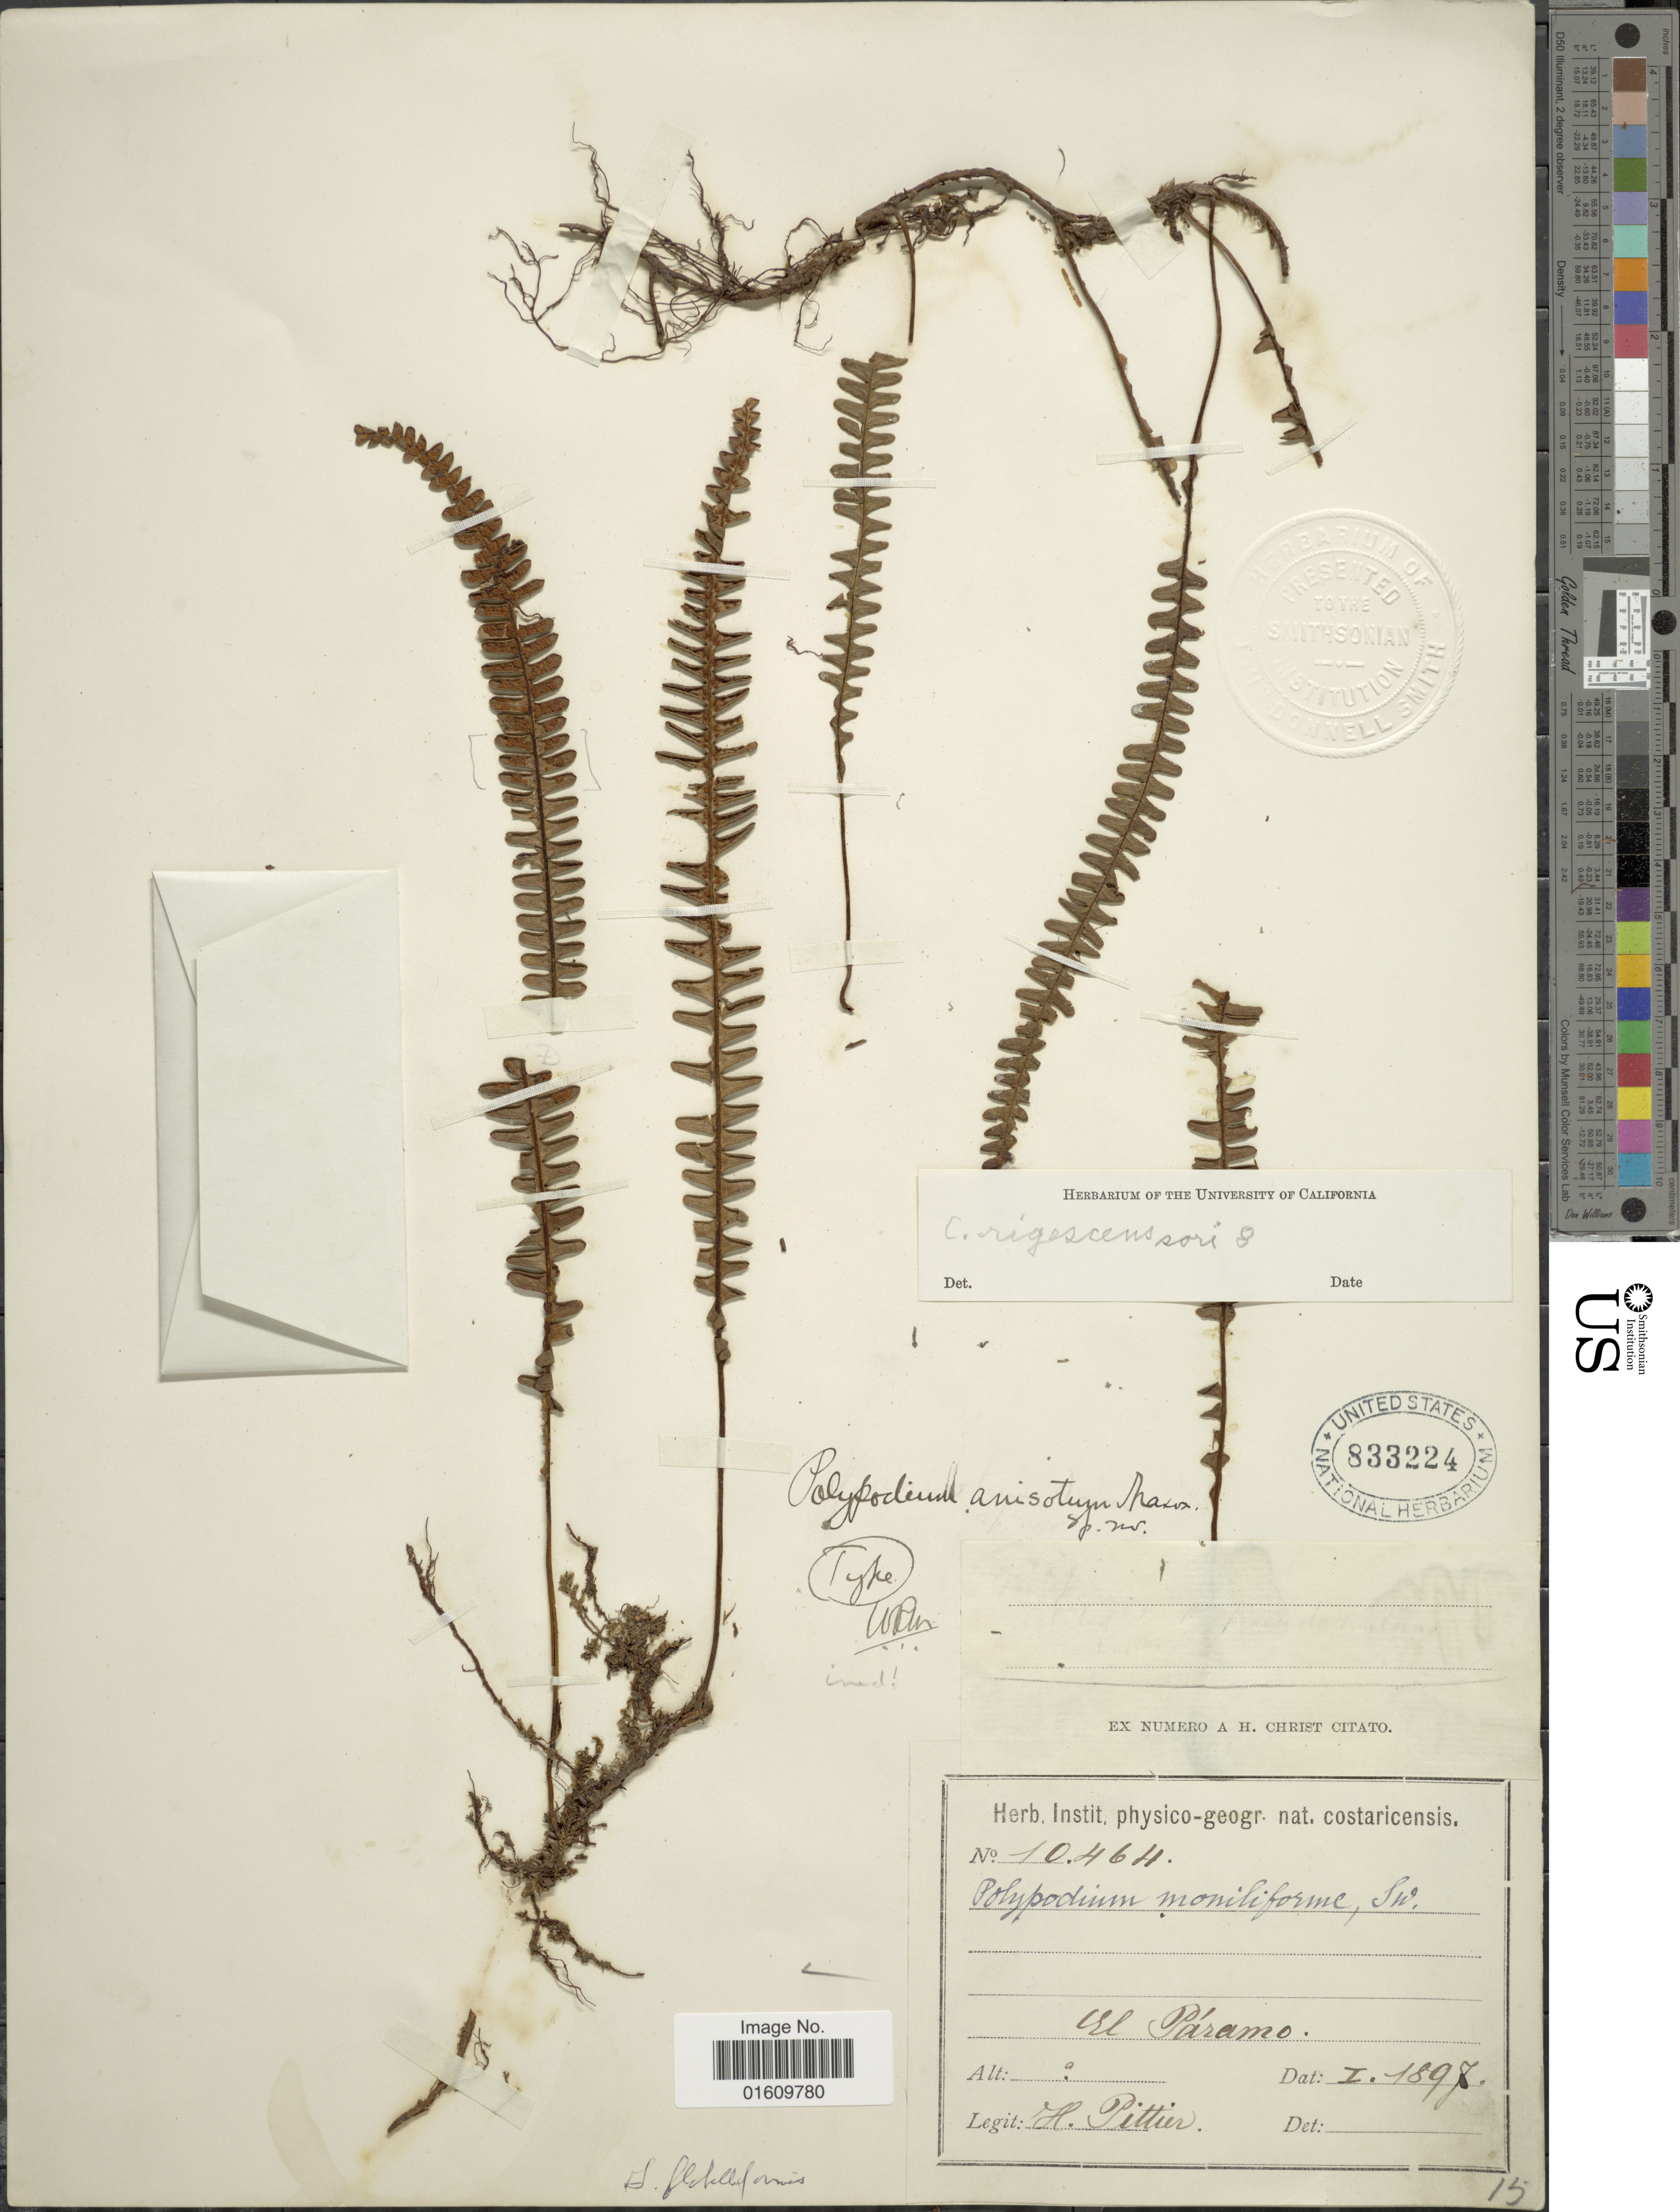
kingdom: Plantae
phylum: Tracheophyta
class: Polypodiopsida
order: Polypodiales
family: Polypodiaceae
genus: Melpomene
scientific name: Melpomene moniliformis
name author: (Lag. ex Sw.) A.R. Sm. & R.C. Moran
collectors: H. F. Pittier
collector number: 10464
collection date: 1897-01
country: Costa Rica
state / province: San José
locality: El Páramo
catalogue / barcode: US 833224